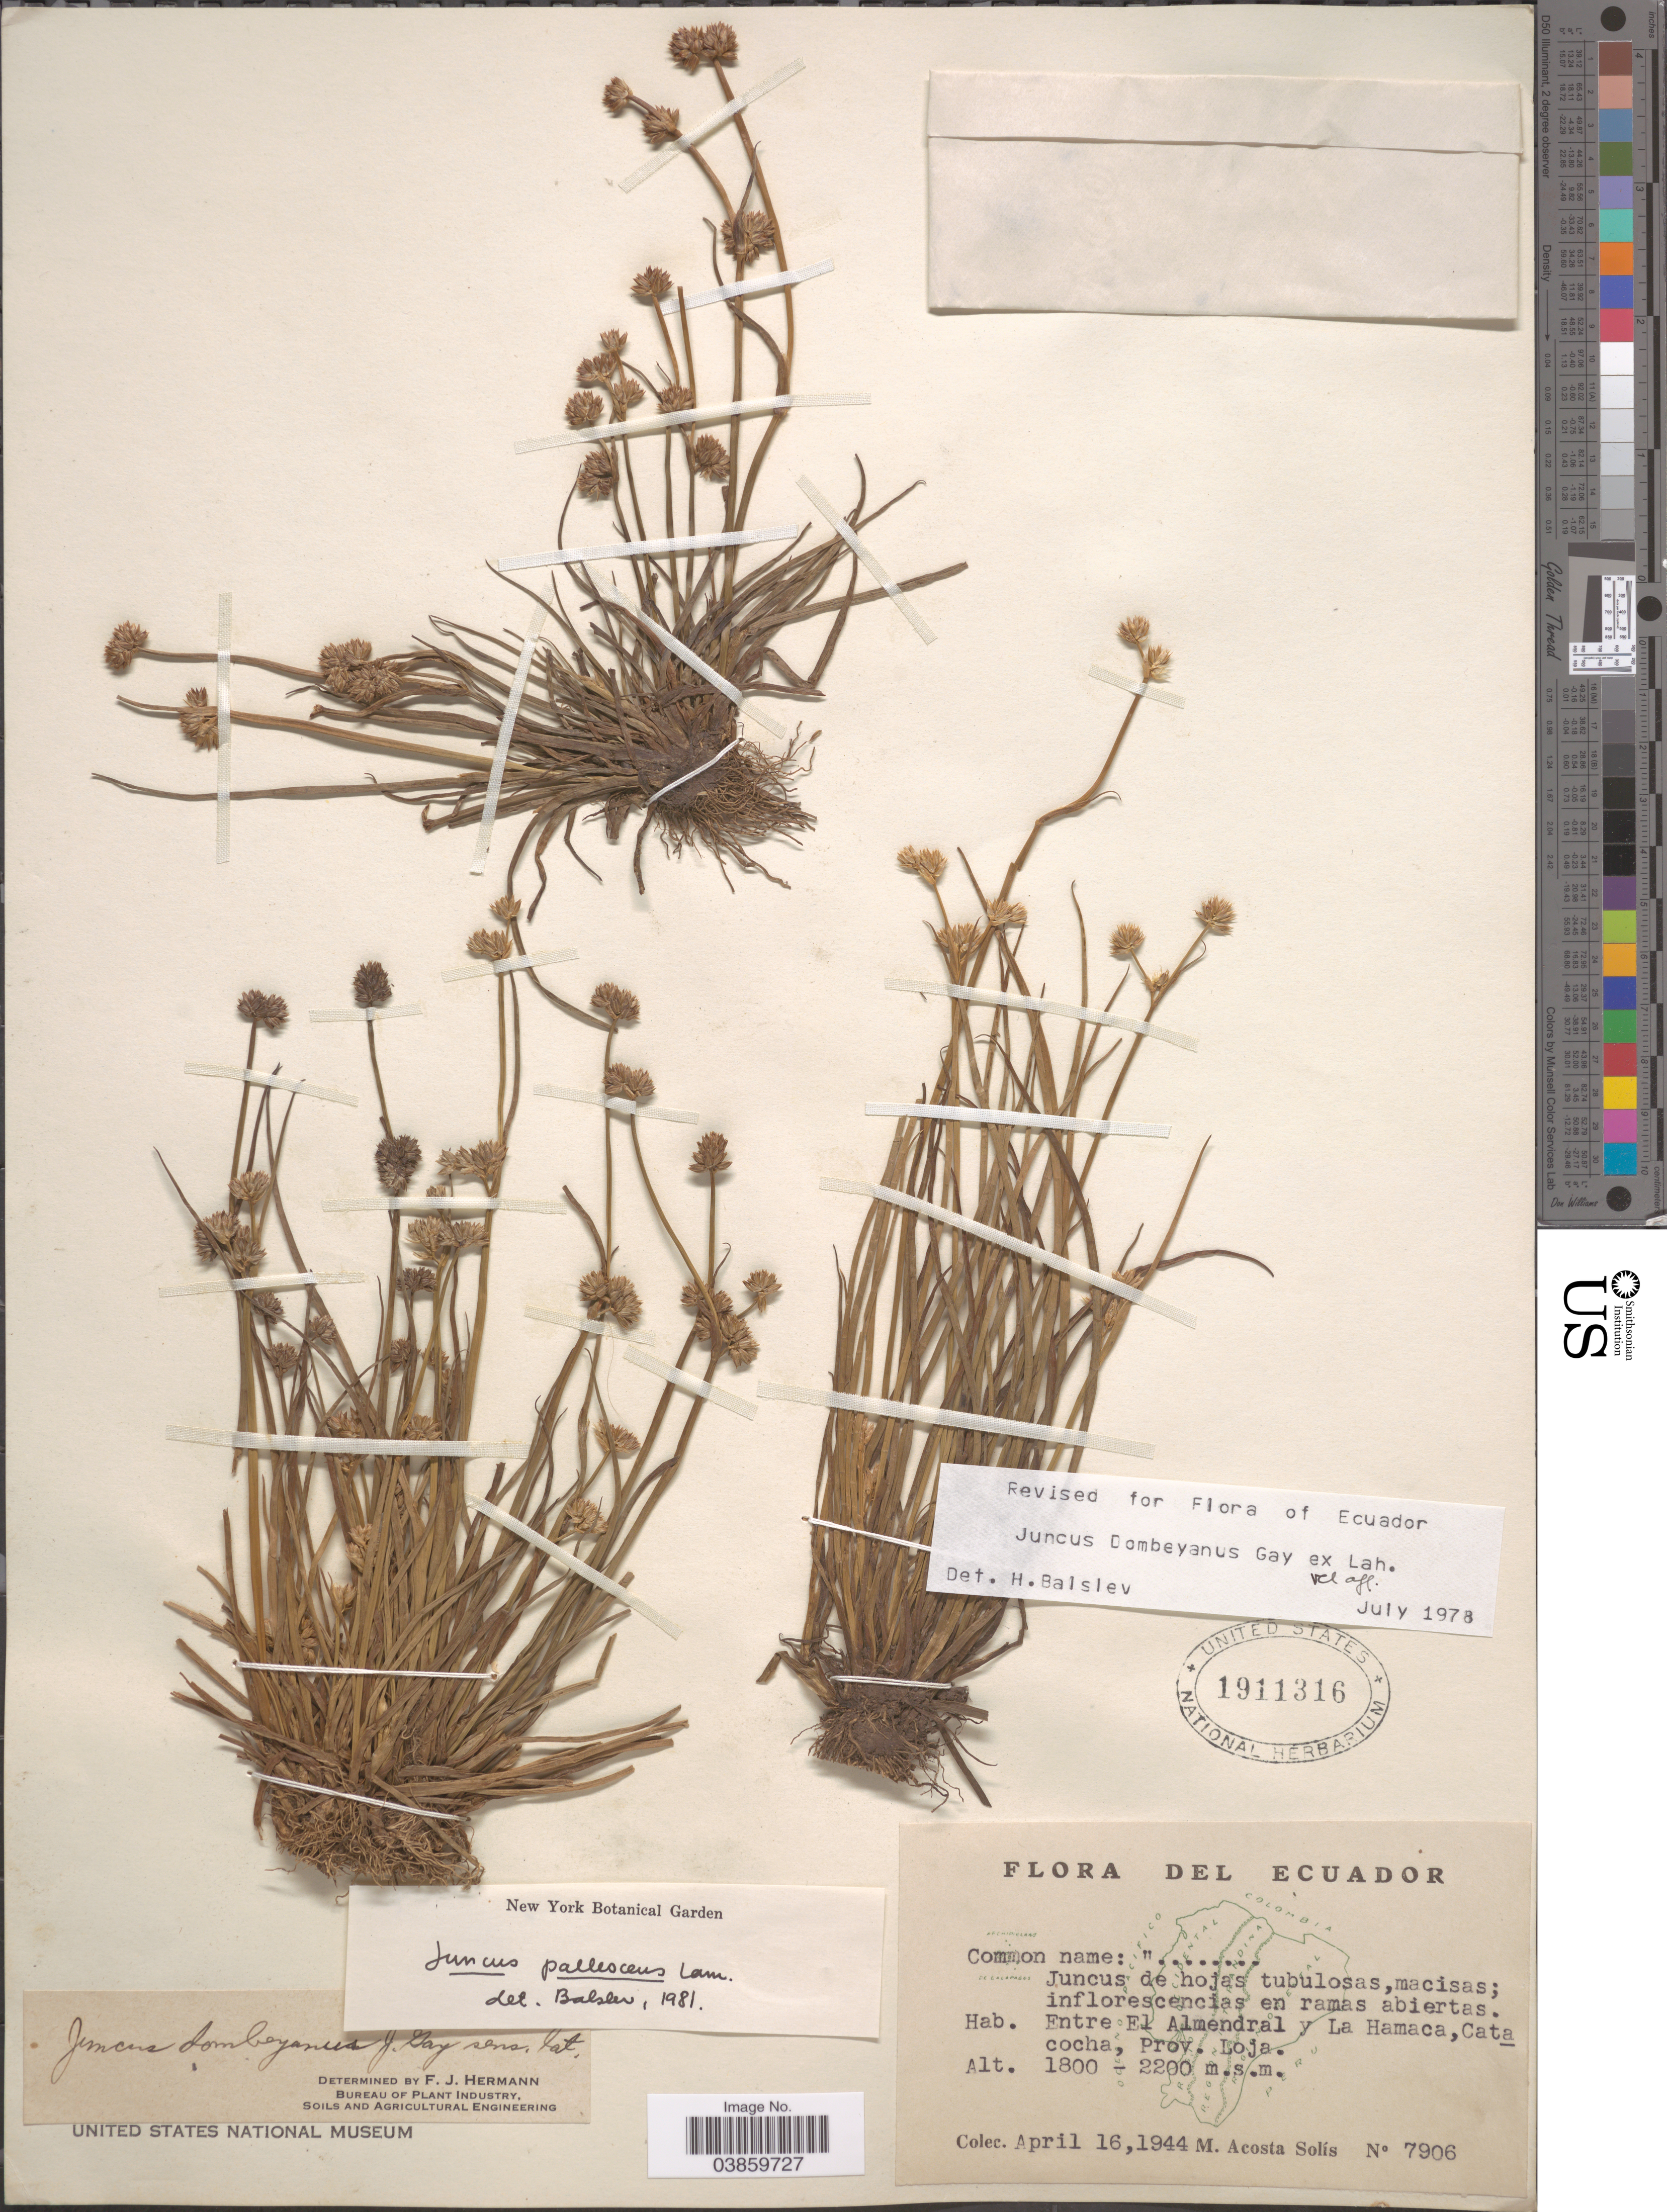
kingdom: Plantae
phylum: Tracheophyta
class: Liliopsida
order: Poales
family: Juncaceae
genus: Juncus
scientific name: Juncus pallescens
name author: Lam.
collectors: M. Acosta Solis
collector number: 7906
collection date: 1944-04-16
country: Ecuador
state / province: Loja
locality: Entre El Almendral y La Hamaca, Catacocha.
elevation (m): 1800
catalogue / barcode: US 1911316